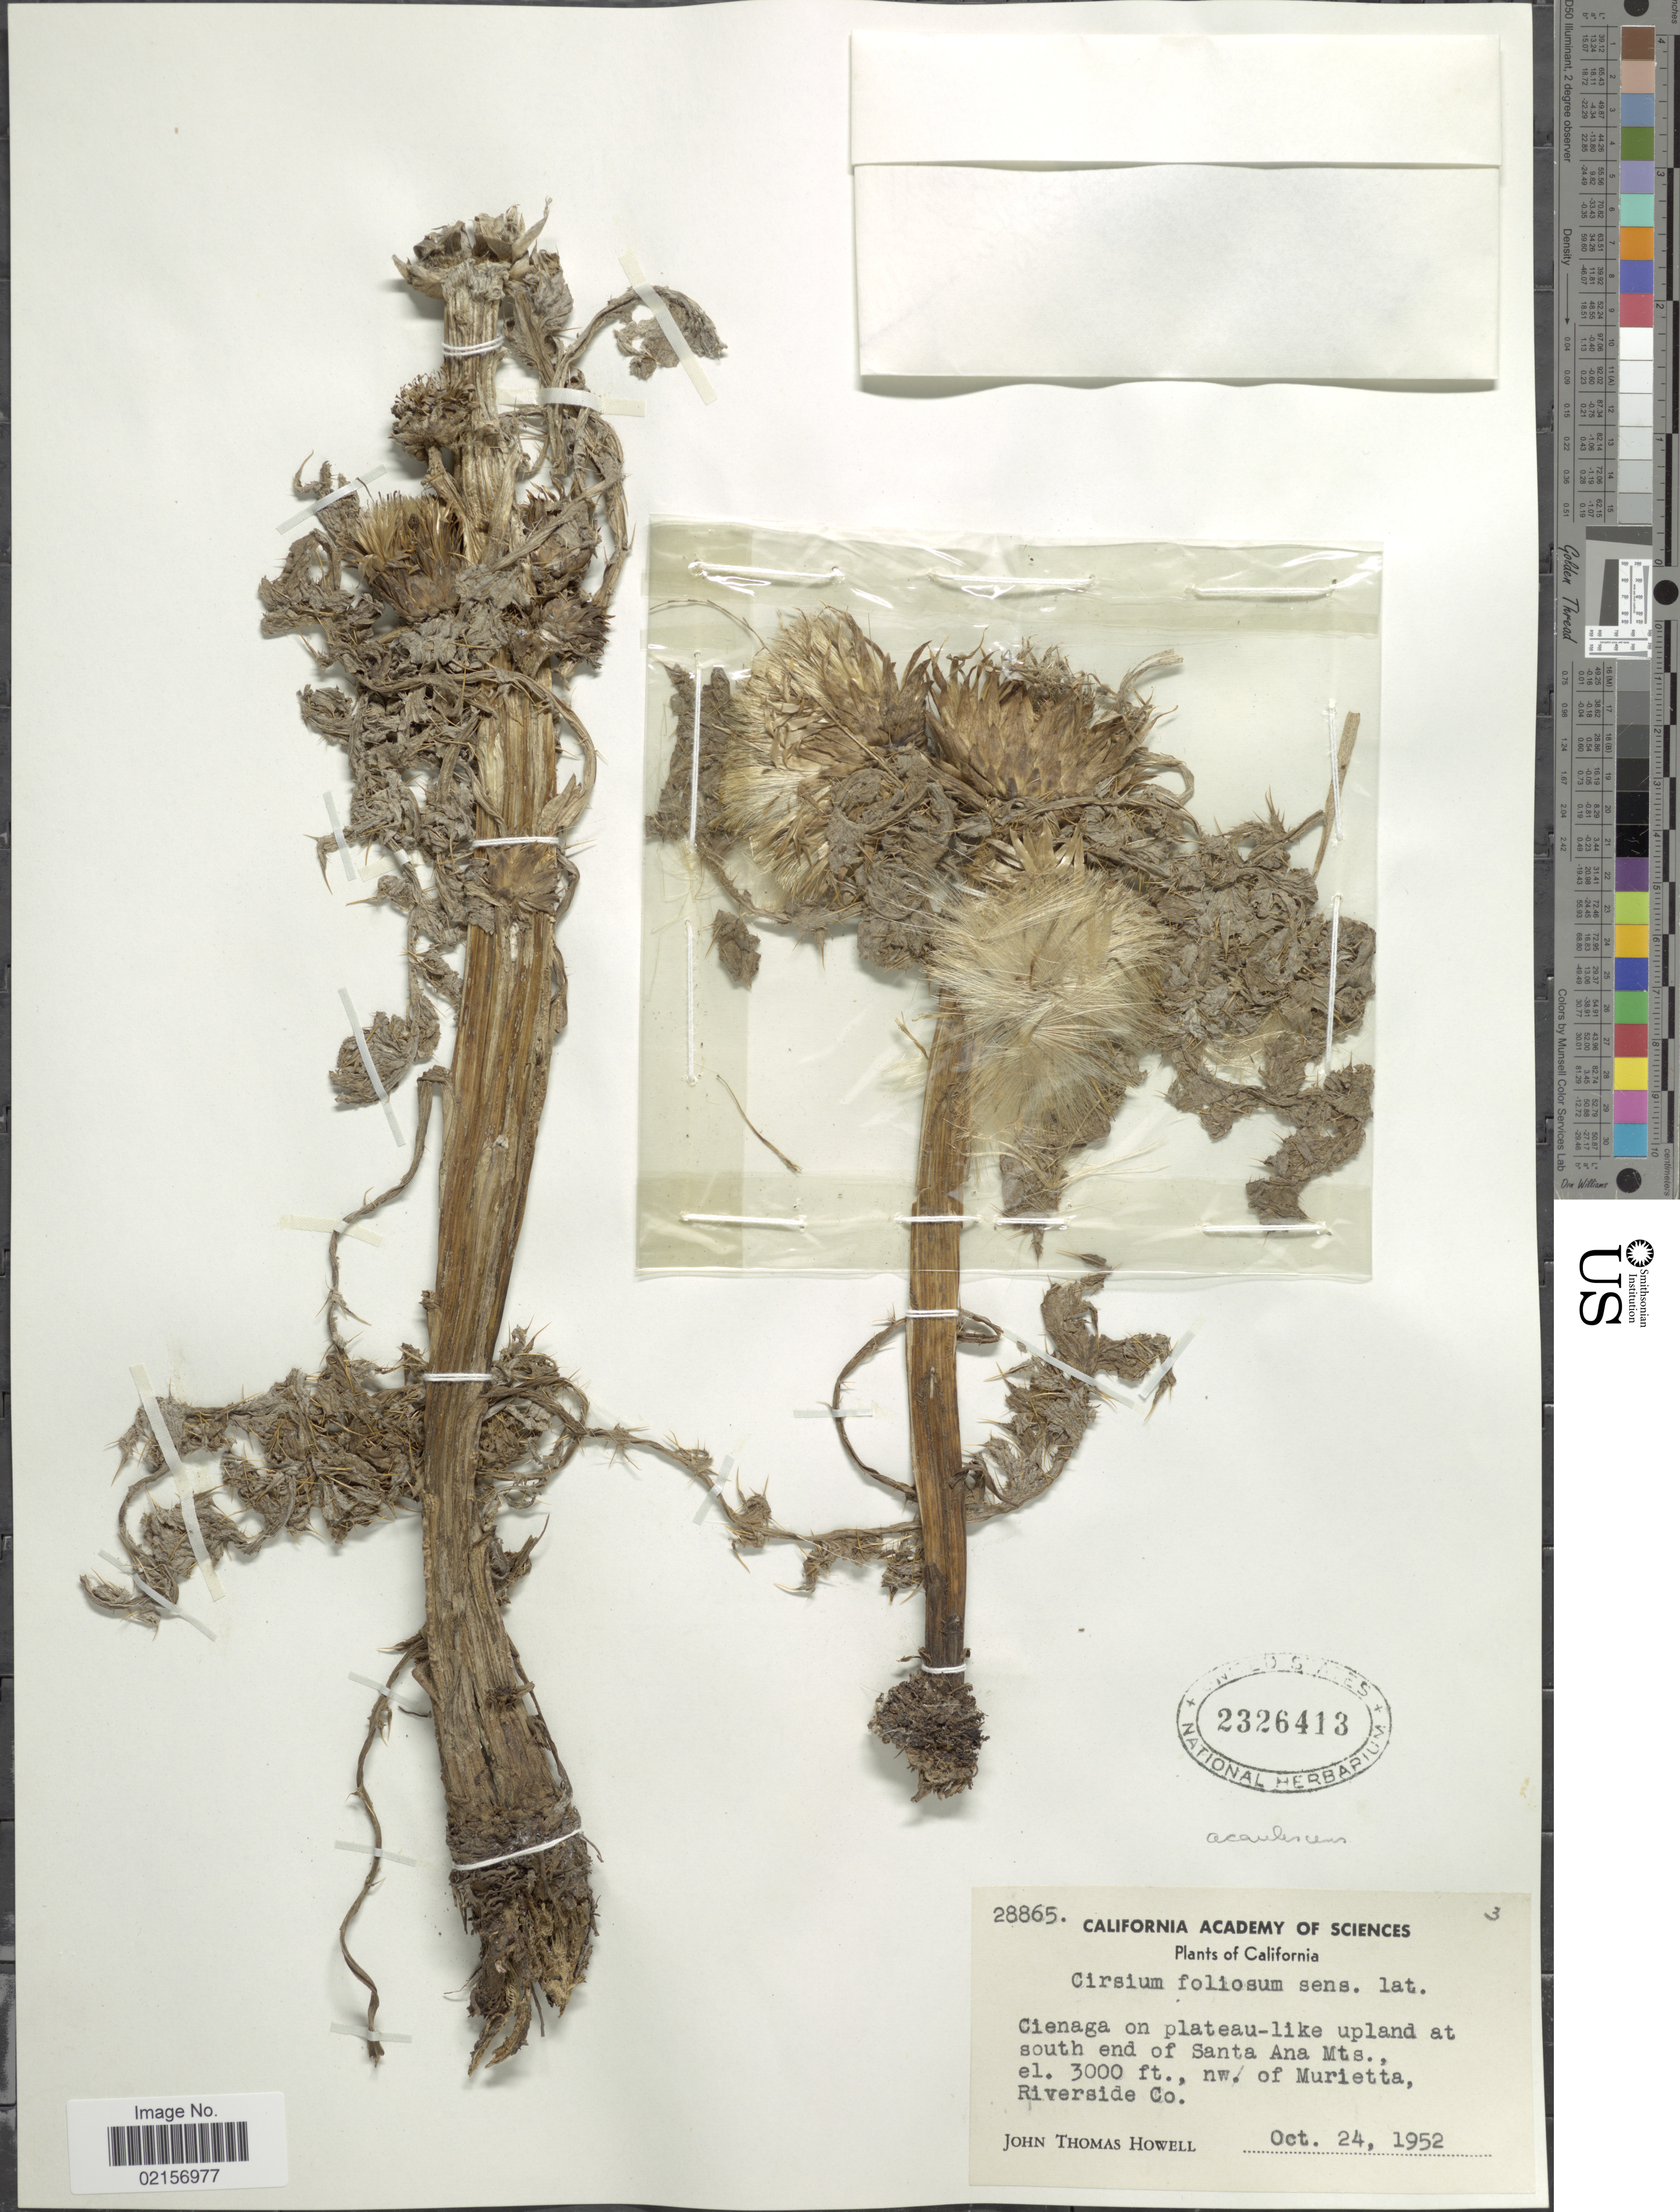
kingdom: Plantae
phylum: Tracheophyta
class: Magnoliopsida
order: Asterales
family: Asteraceae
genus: Cirsium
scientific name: Cirsium scariosum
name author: Nutt.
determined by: Ackerfield, Jennifer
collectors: J. T. Howell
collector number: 28865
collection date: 1952-10-24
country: United States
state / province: California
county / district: Riverside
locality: Cienaga on plateau-like upland at south end of Santa Ana Mts., nw. of Murietta, Riverside Co.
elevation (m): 914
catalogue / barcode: US 2326413